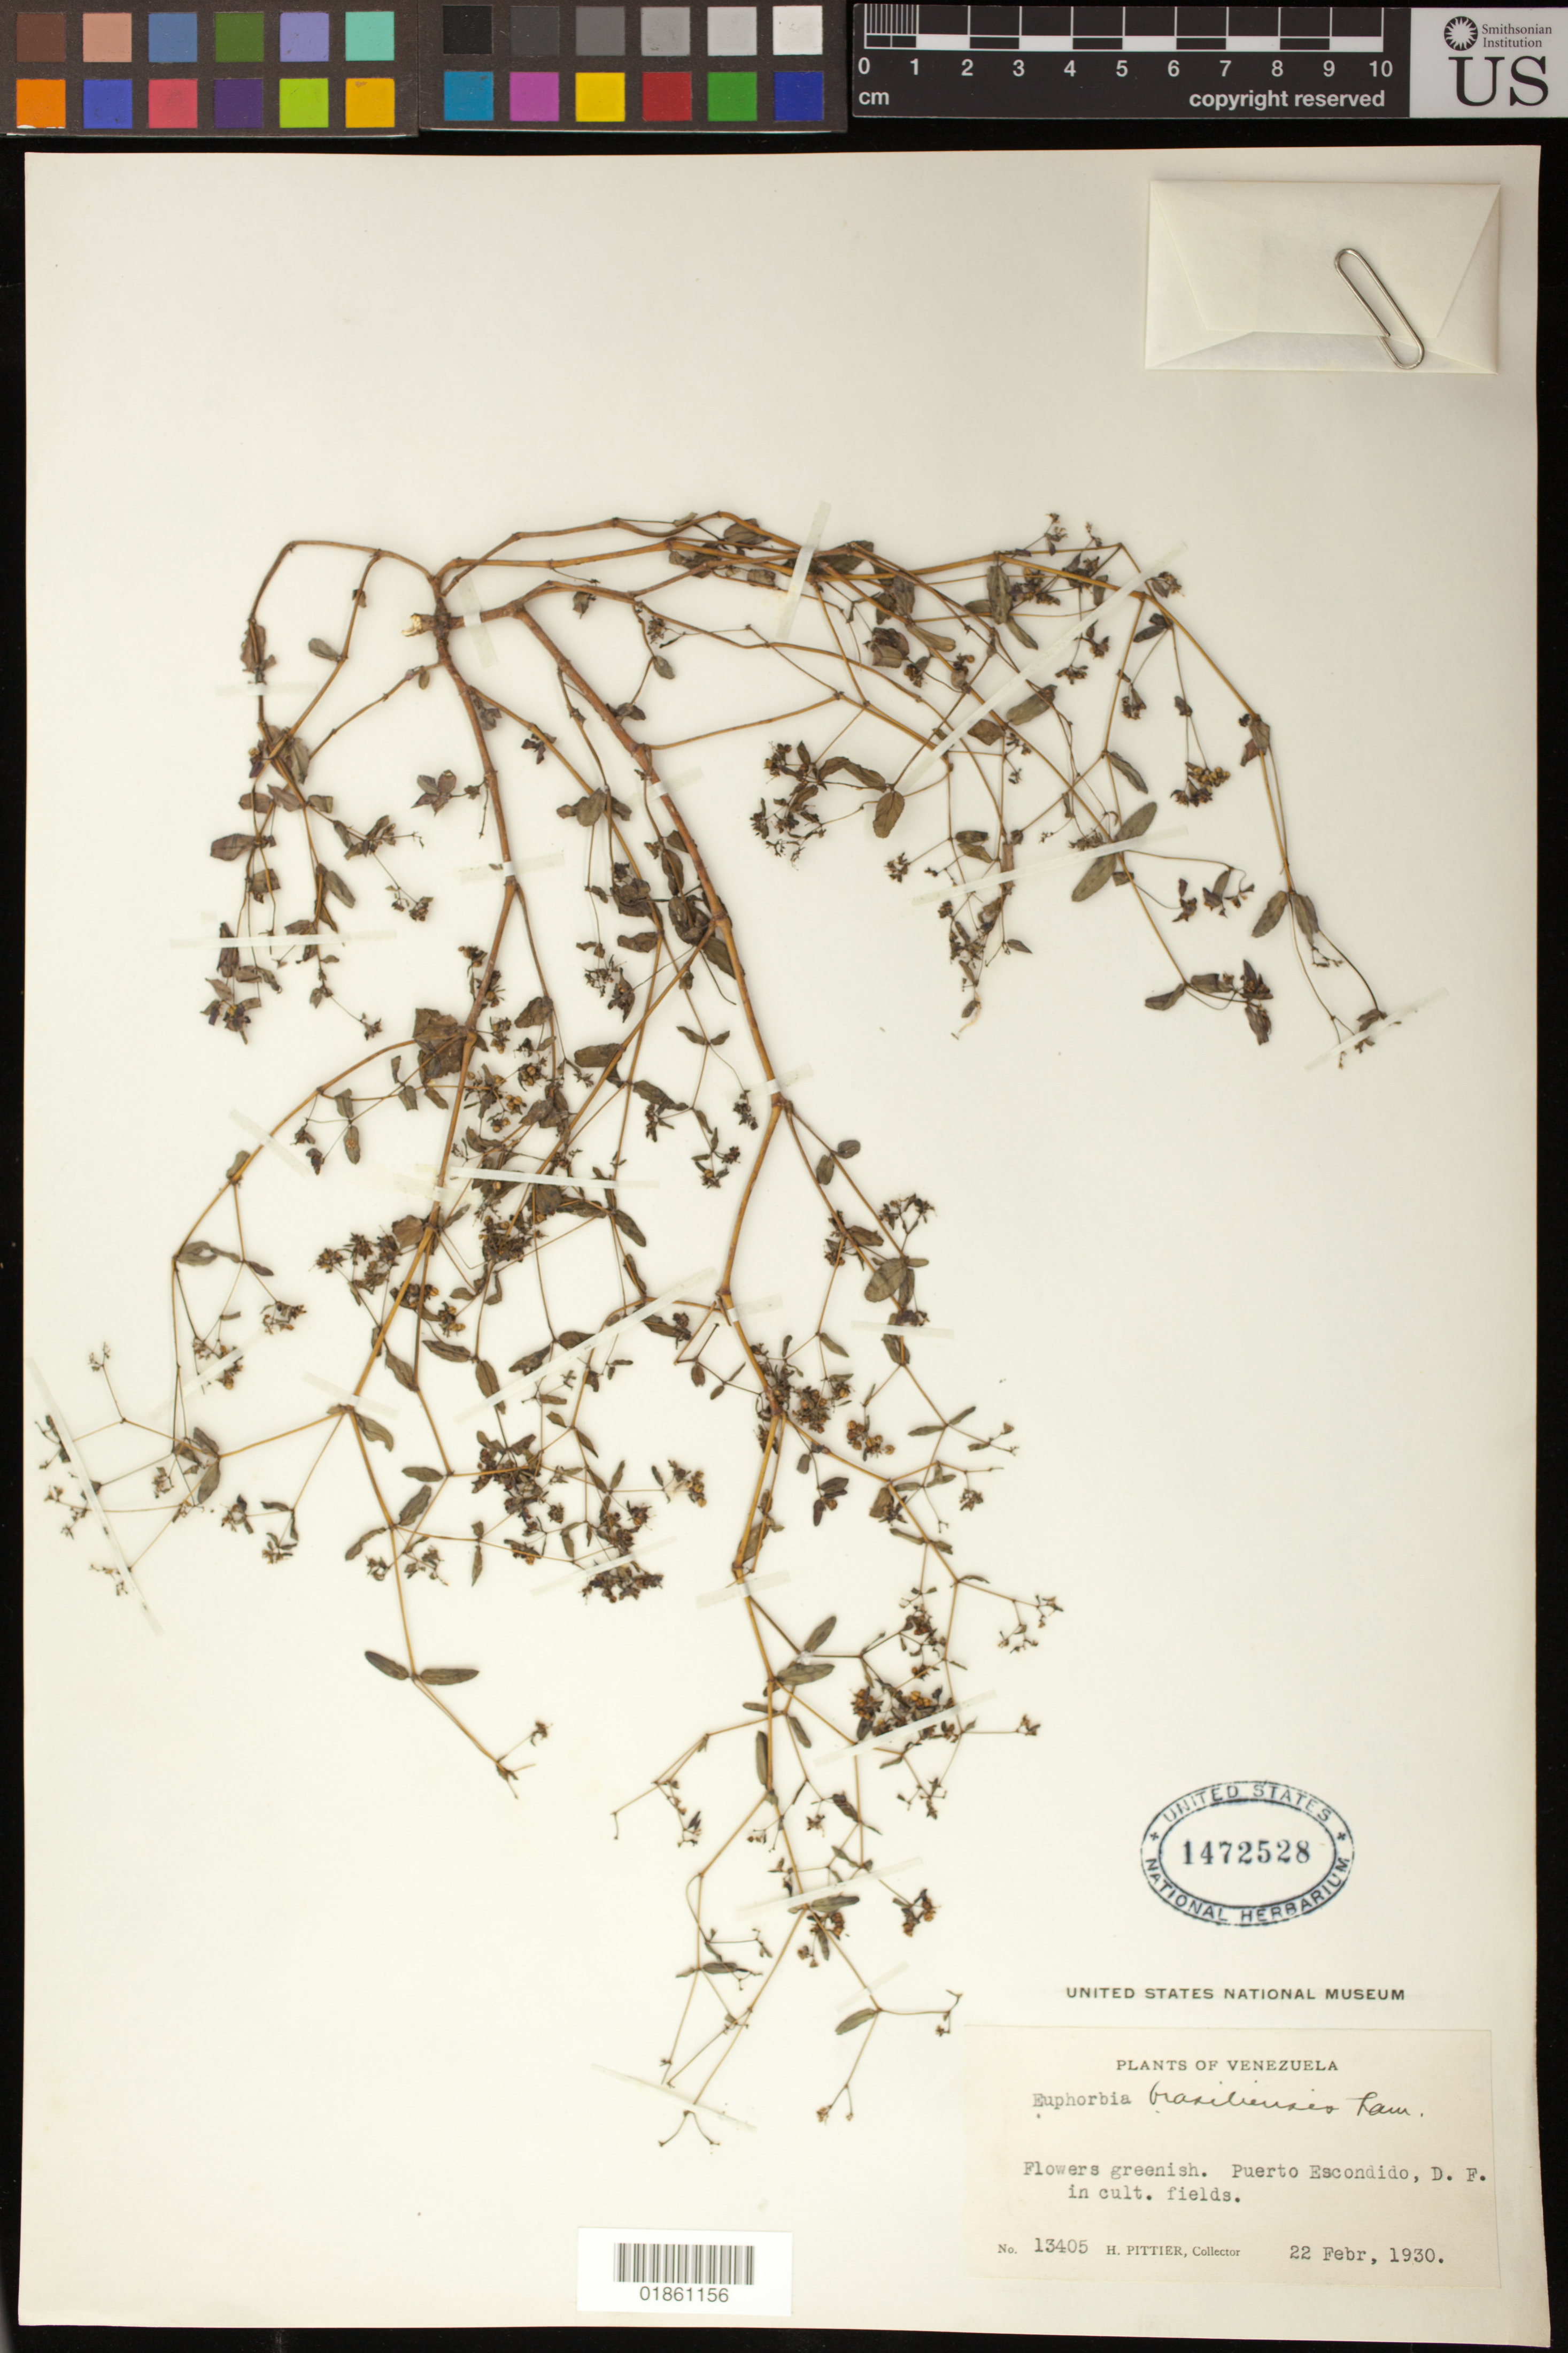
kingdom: Plantae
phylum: Tracheophyta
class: Magnoliopsida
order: Malpighiales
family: Euphorbiaceae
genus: Euphorbia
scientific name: Euphorbia hyssopifolia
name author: L.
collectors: H. F. Pittier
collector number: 13405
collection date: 1930-02-22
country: Venezuela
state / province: Distrito Federal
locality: Puerto Escondido, D.F.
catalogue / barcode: US 1472528